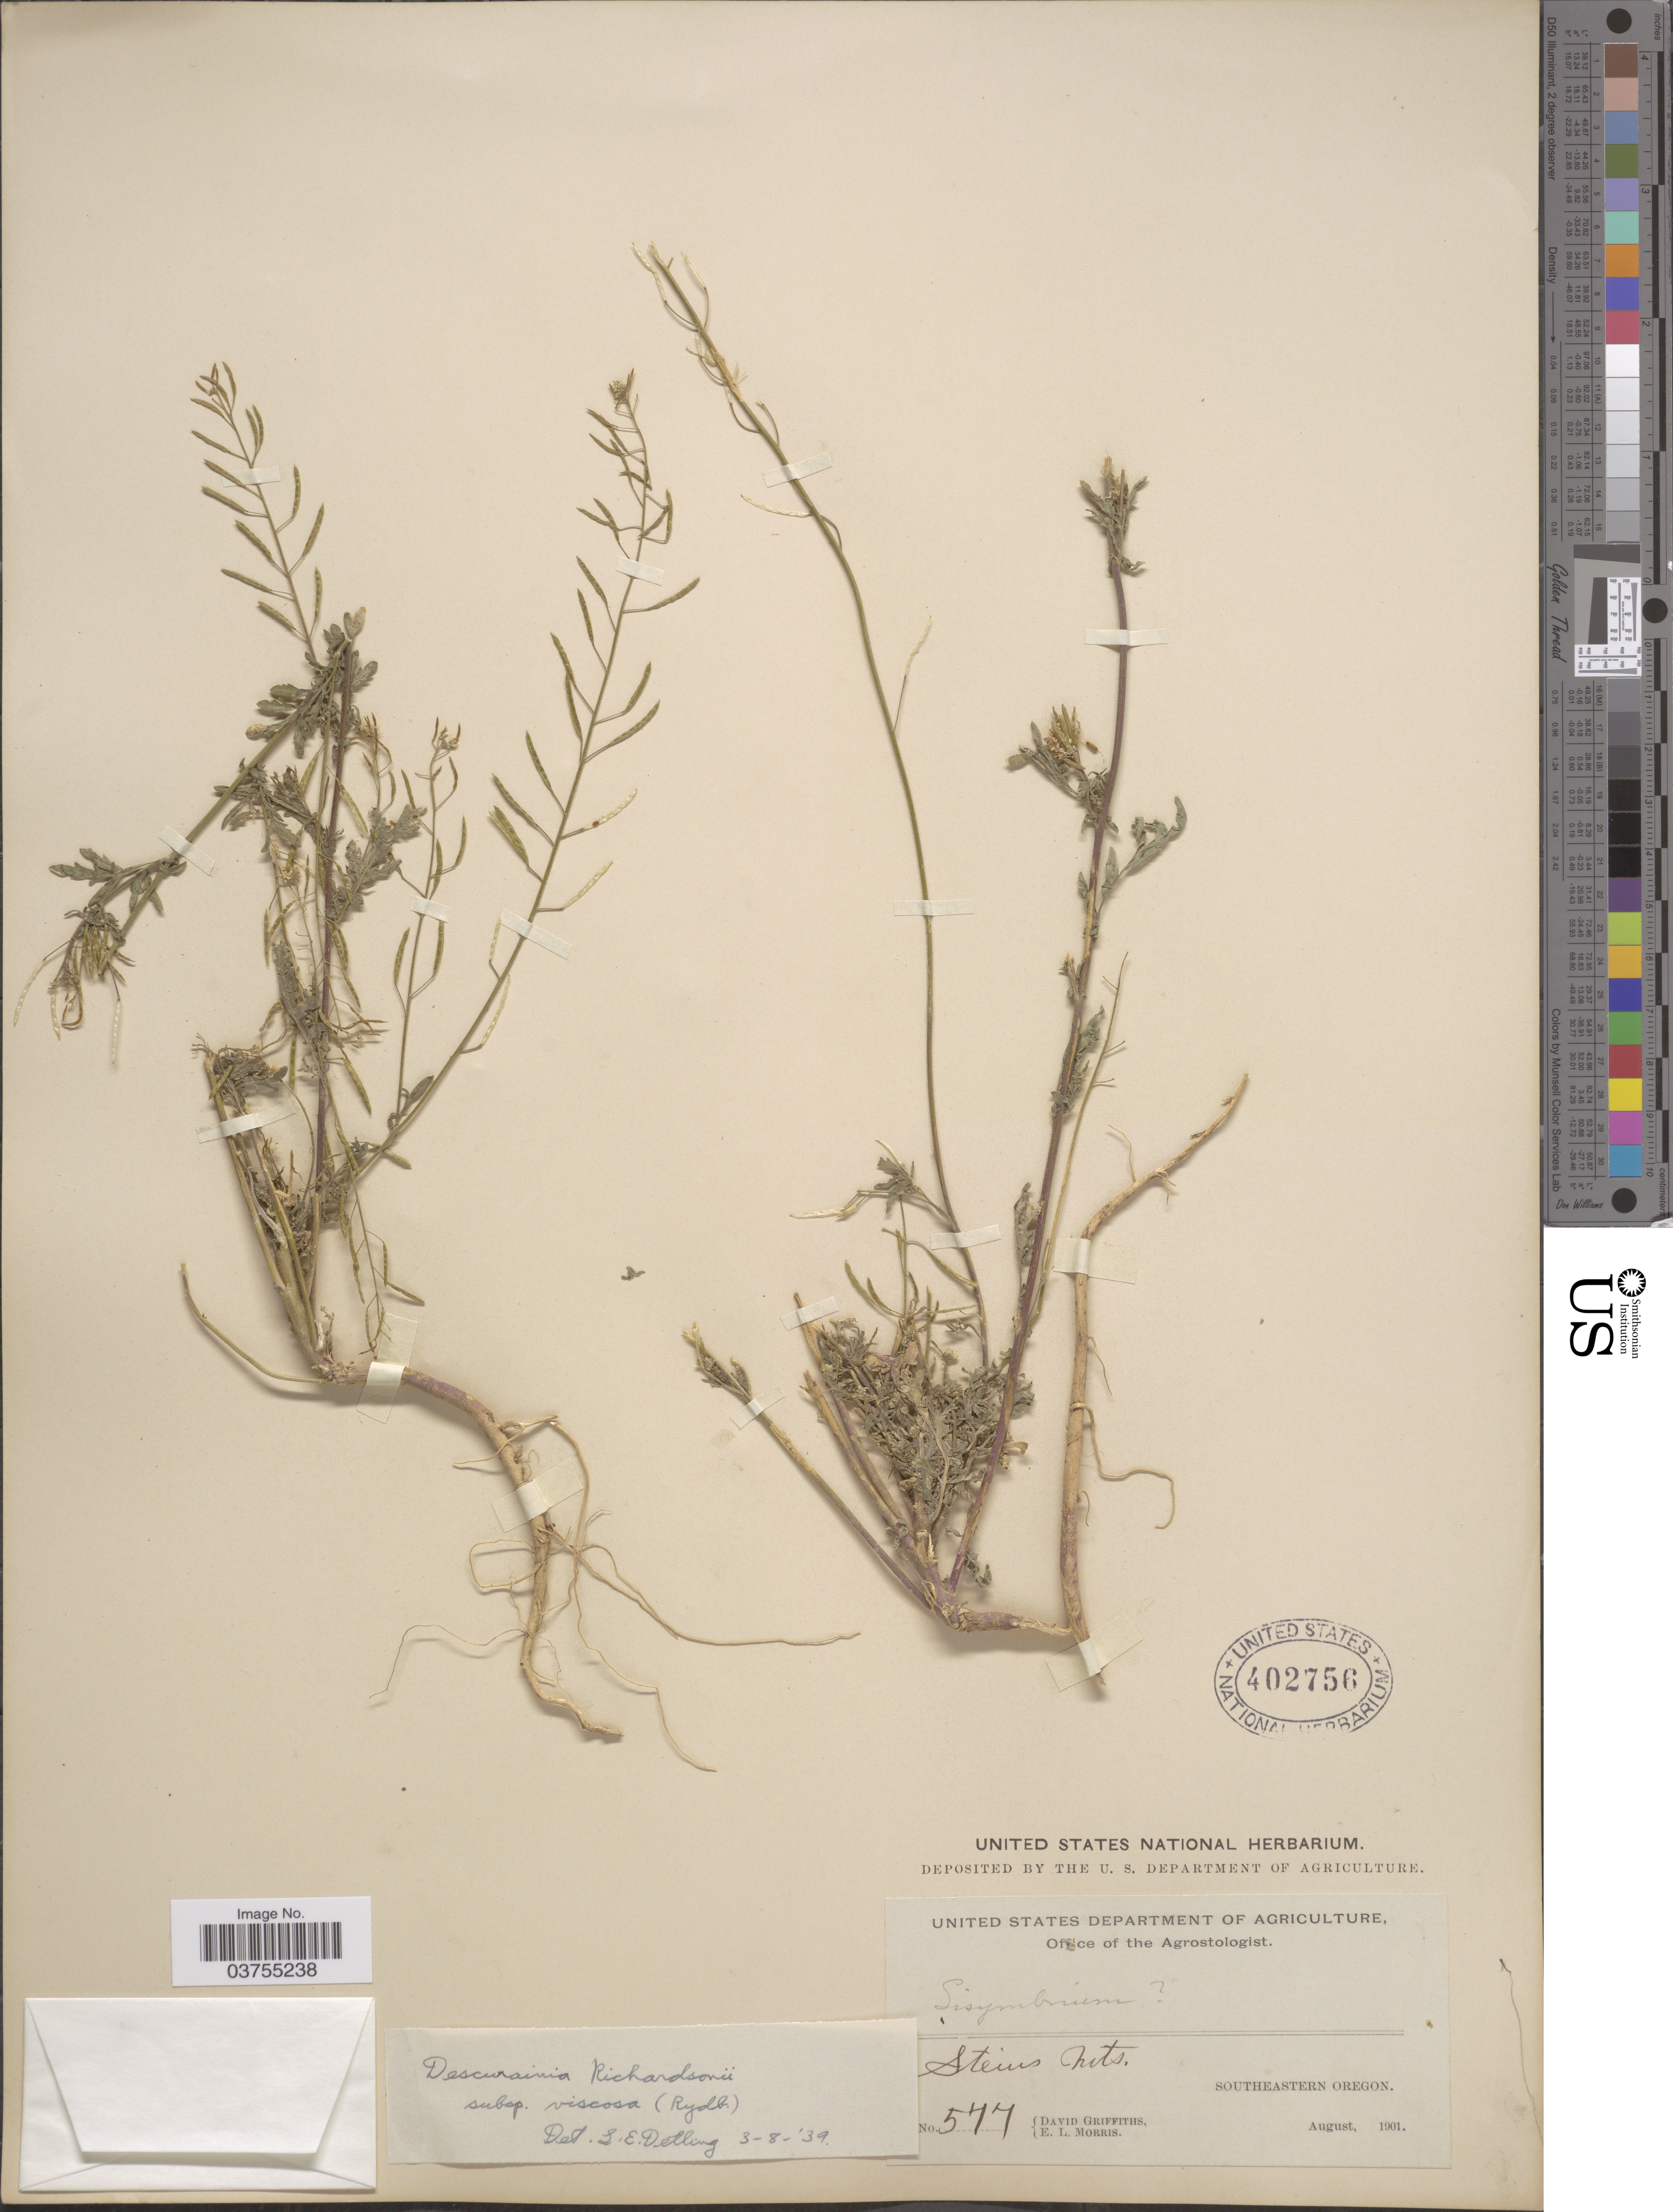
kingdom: Plantae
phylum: Tracheophyta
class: Magnoliopsida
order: Brassicales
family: Brassicaceae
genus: Descurainia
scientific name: Descurainia richardsonii subsp. viscosa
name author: (Rydb.) Detling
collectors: D. Griffiths & E. Morris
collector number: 577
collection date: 1901-08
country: United States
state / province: Oregon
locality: Steins Mts. Southeastern Oregon.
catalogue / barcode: US 402756